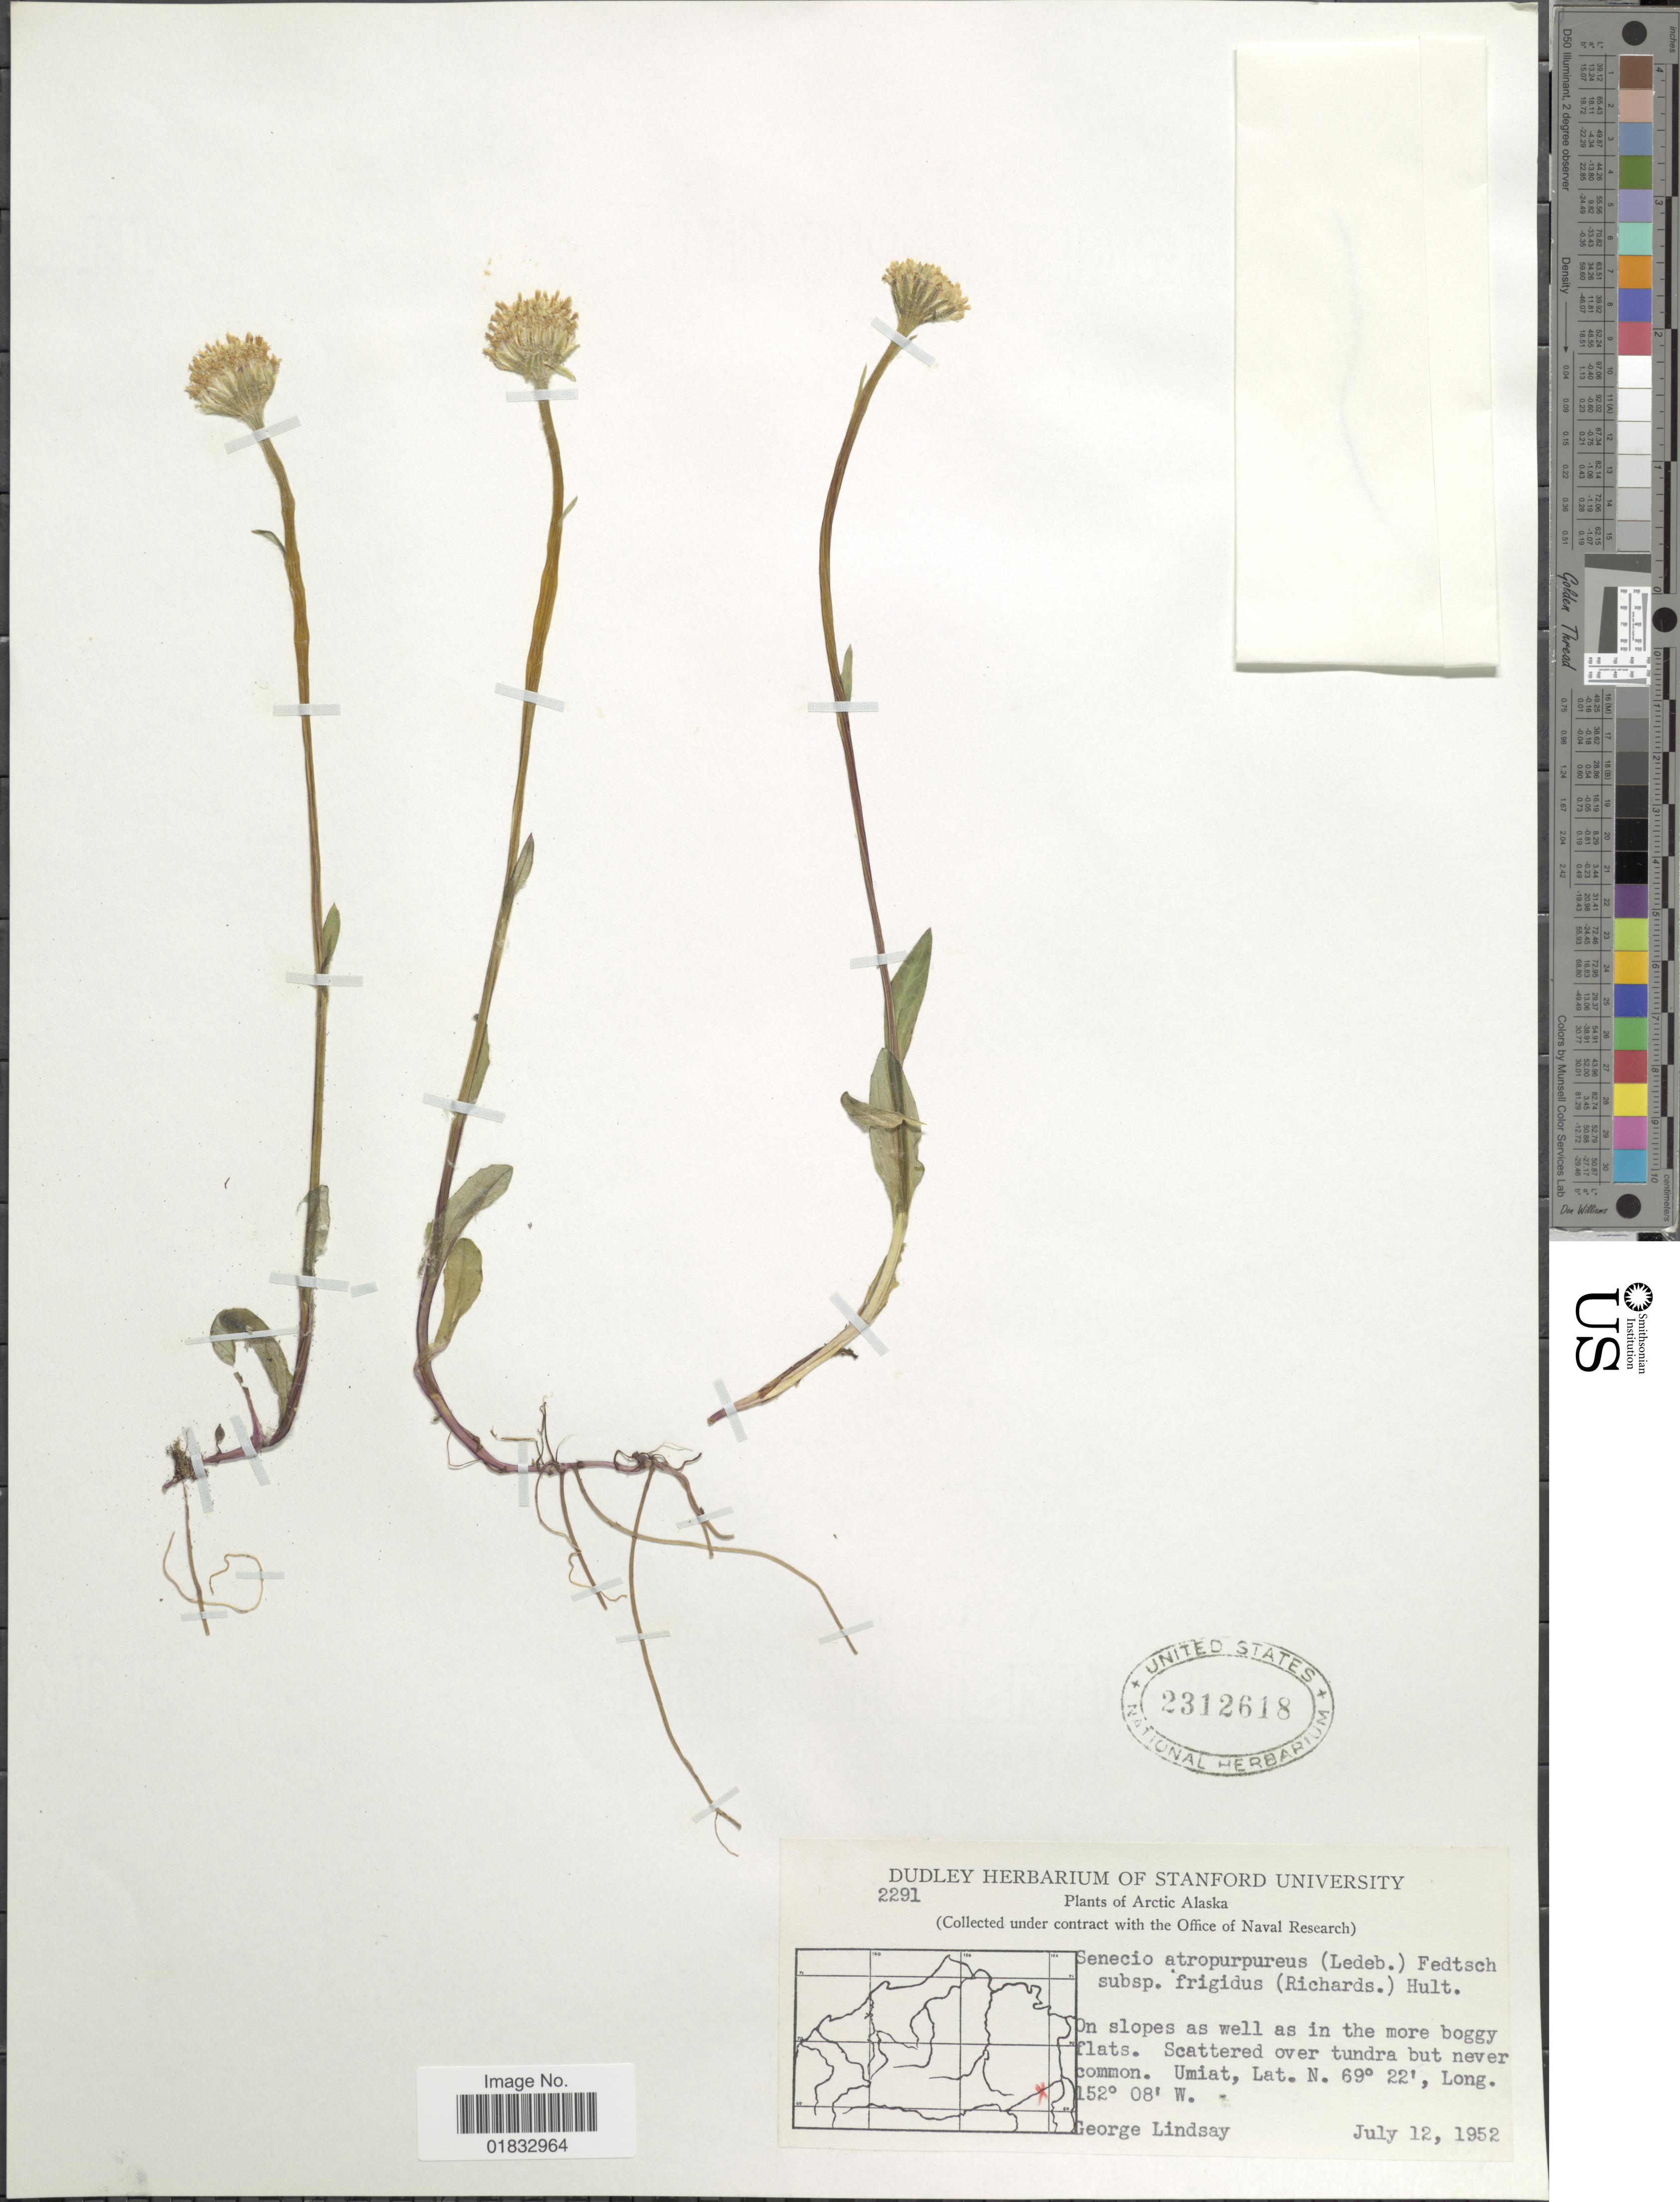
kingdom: Plantae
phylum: Tracheophyta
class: Magnoliopsida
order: Asterales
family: Asteraceae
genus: Tephroseris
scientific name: Tephroseris frigida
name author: (Richardson) Holub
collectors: G. Lindsay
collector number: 2291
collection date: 1952-07-12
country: United States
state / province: Alaska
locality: Arctic Alaska, On slope as well as in the more boggy flats. Scattered over tundra but never common. Umiat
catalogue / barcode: US 2312618